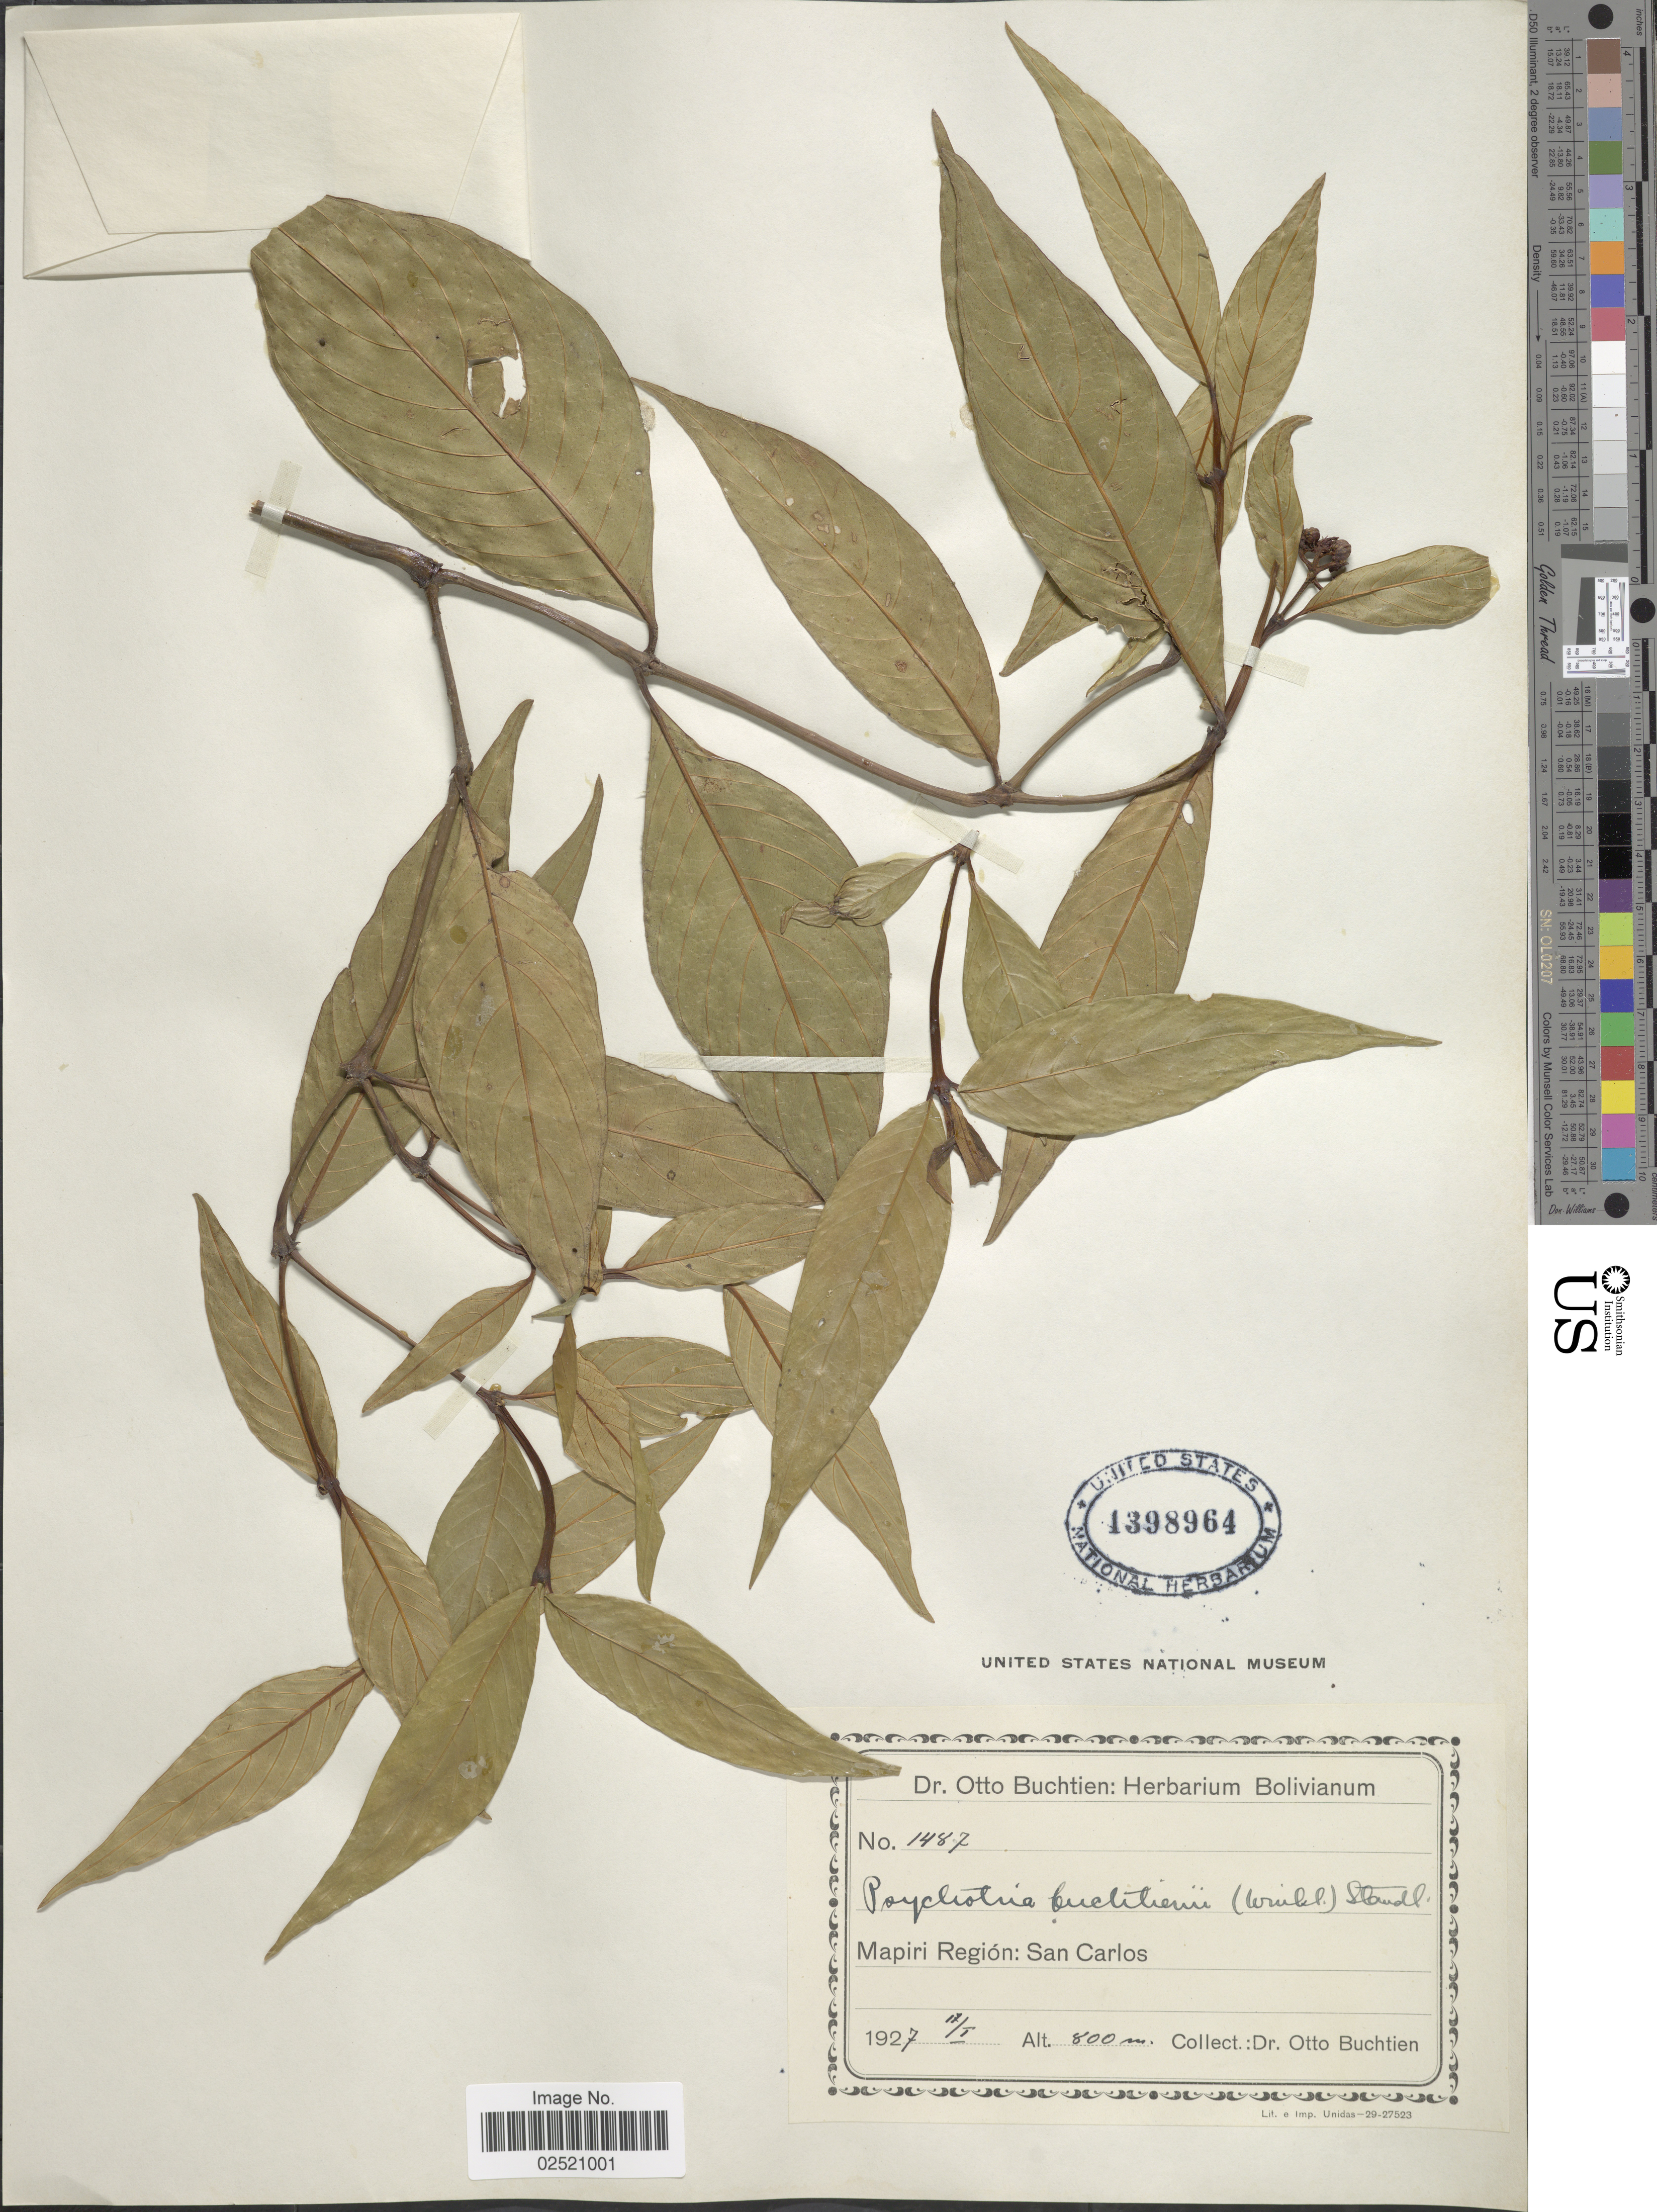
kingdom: Plantae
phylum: Tracheophyta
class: Magnoliopsida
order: Gentianales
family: Rubiaceae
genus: Psychotria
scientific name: Psychotria buchtienii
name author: (H.J.P. Winkl.) Standl.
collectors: O. Buchtien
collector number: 1487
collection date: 1927-01-17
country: Bolivia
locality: Mapiri Region: San Carlos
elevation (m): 800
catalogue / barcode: US 1398964